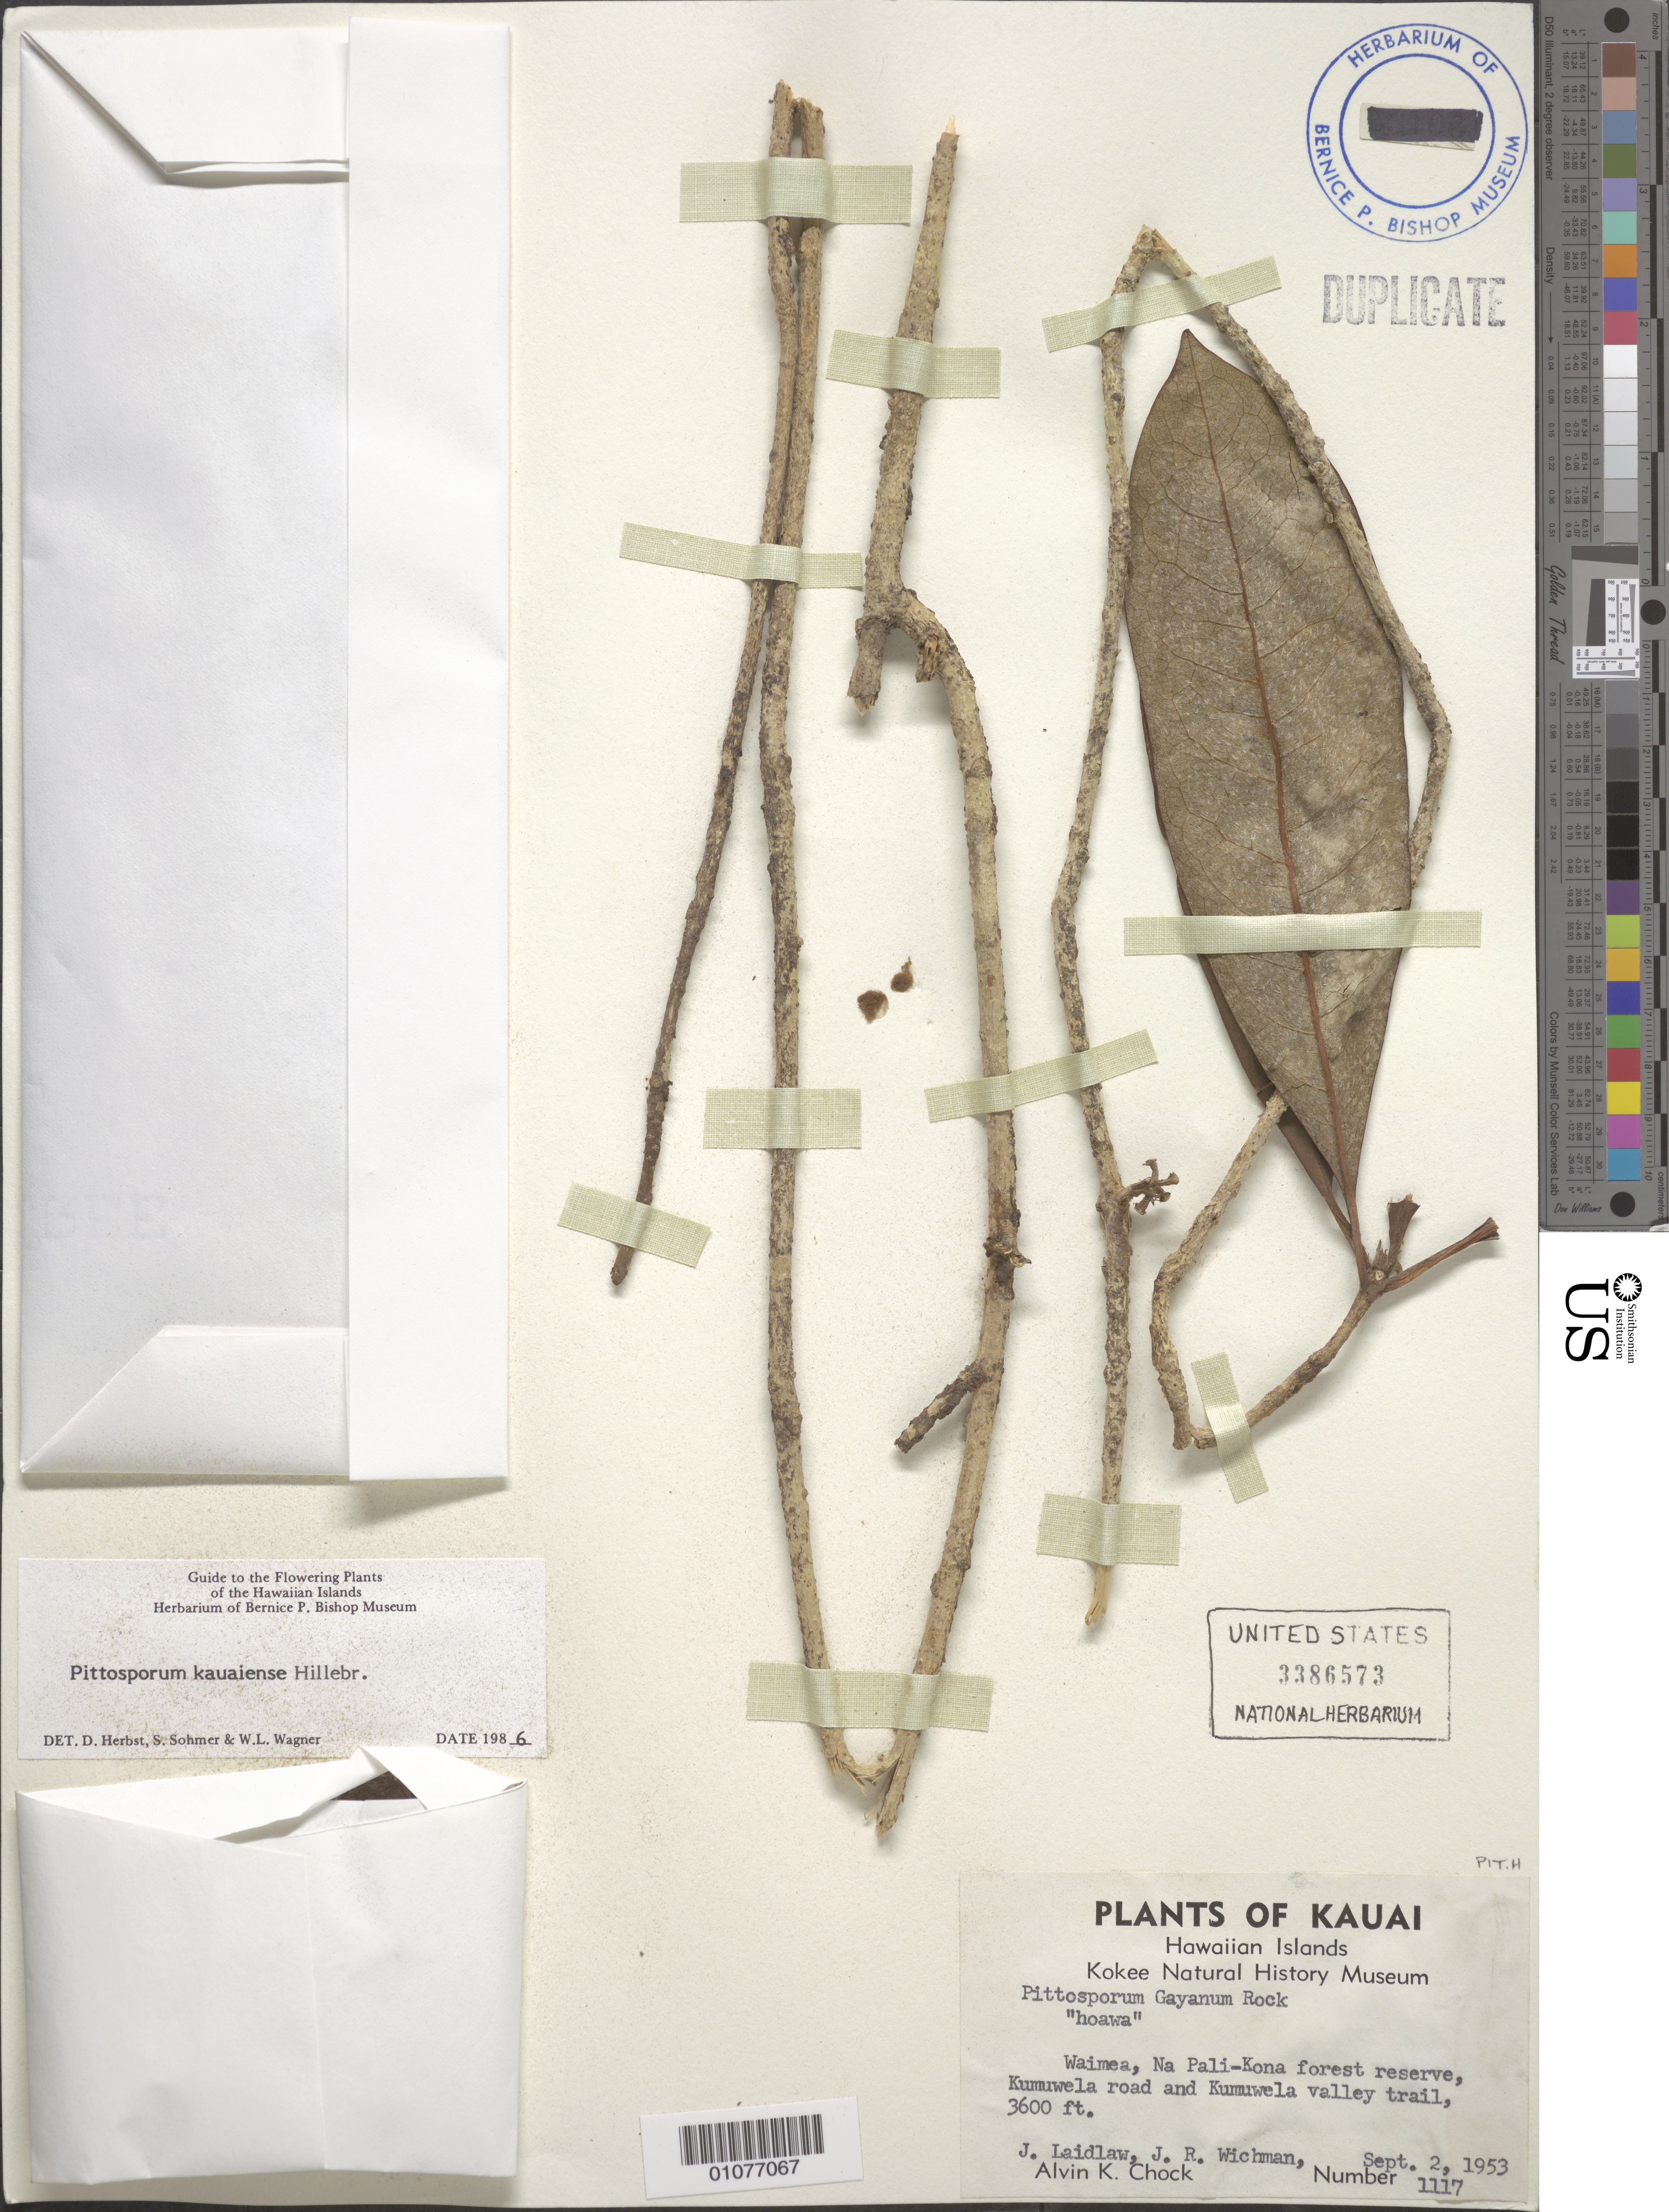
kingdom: Plantae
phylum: Tracheophyta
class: Magnoliopsida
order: Apiales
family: Pittosporaceae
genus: Pittosporum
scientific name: Pittosporum kauaiense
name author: Hillebr.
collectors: A. Chock, J. Laidlaw & J. Wichman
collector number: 1117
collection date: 1953-09-02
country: United States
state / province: Hawaii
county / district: Hawaii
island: Kaua'i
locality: Waimea, Na Pali-Kona forest reserve, Kumuwela road and Kumuwela valley trail, 3600 ft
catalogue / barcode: US 3386573